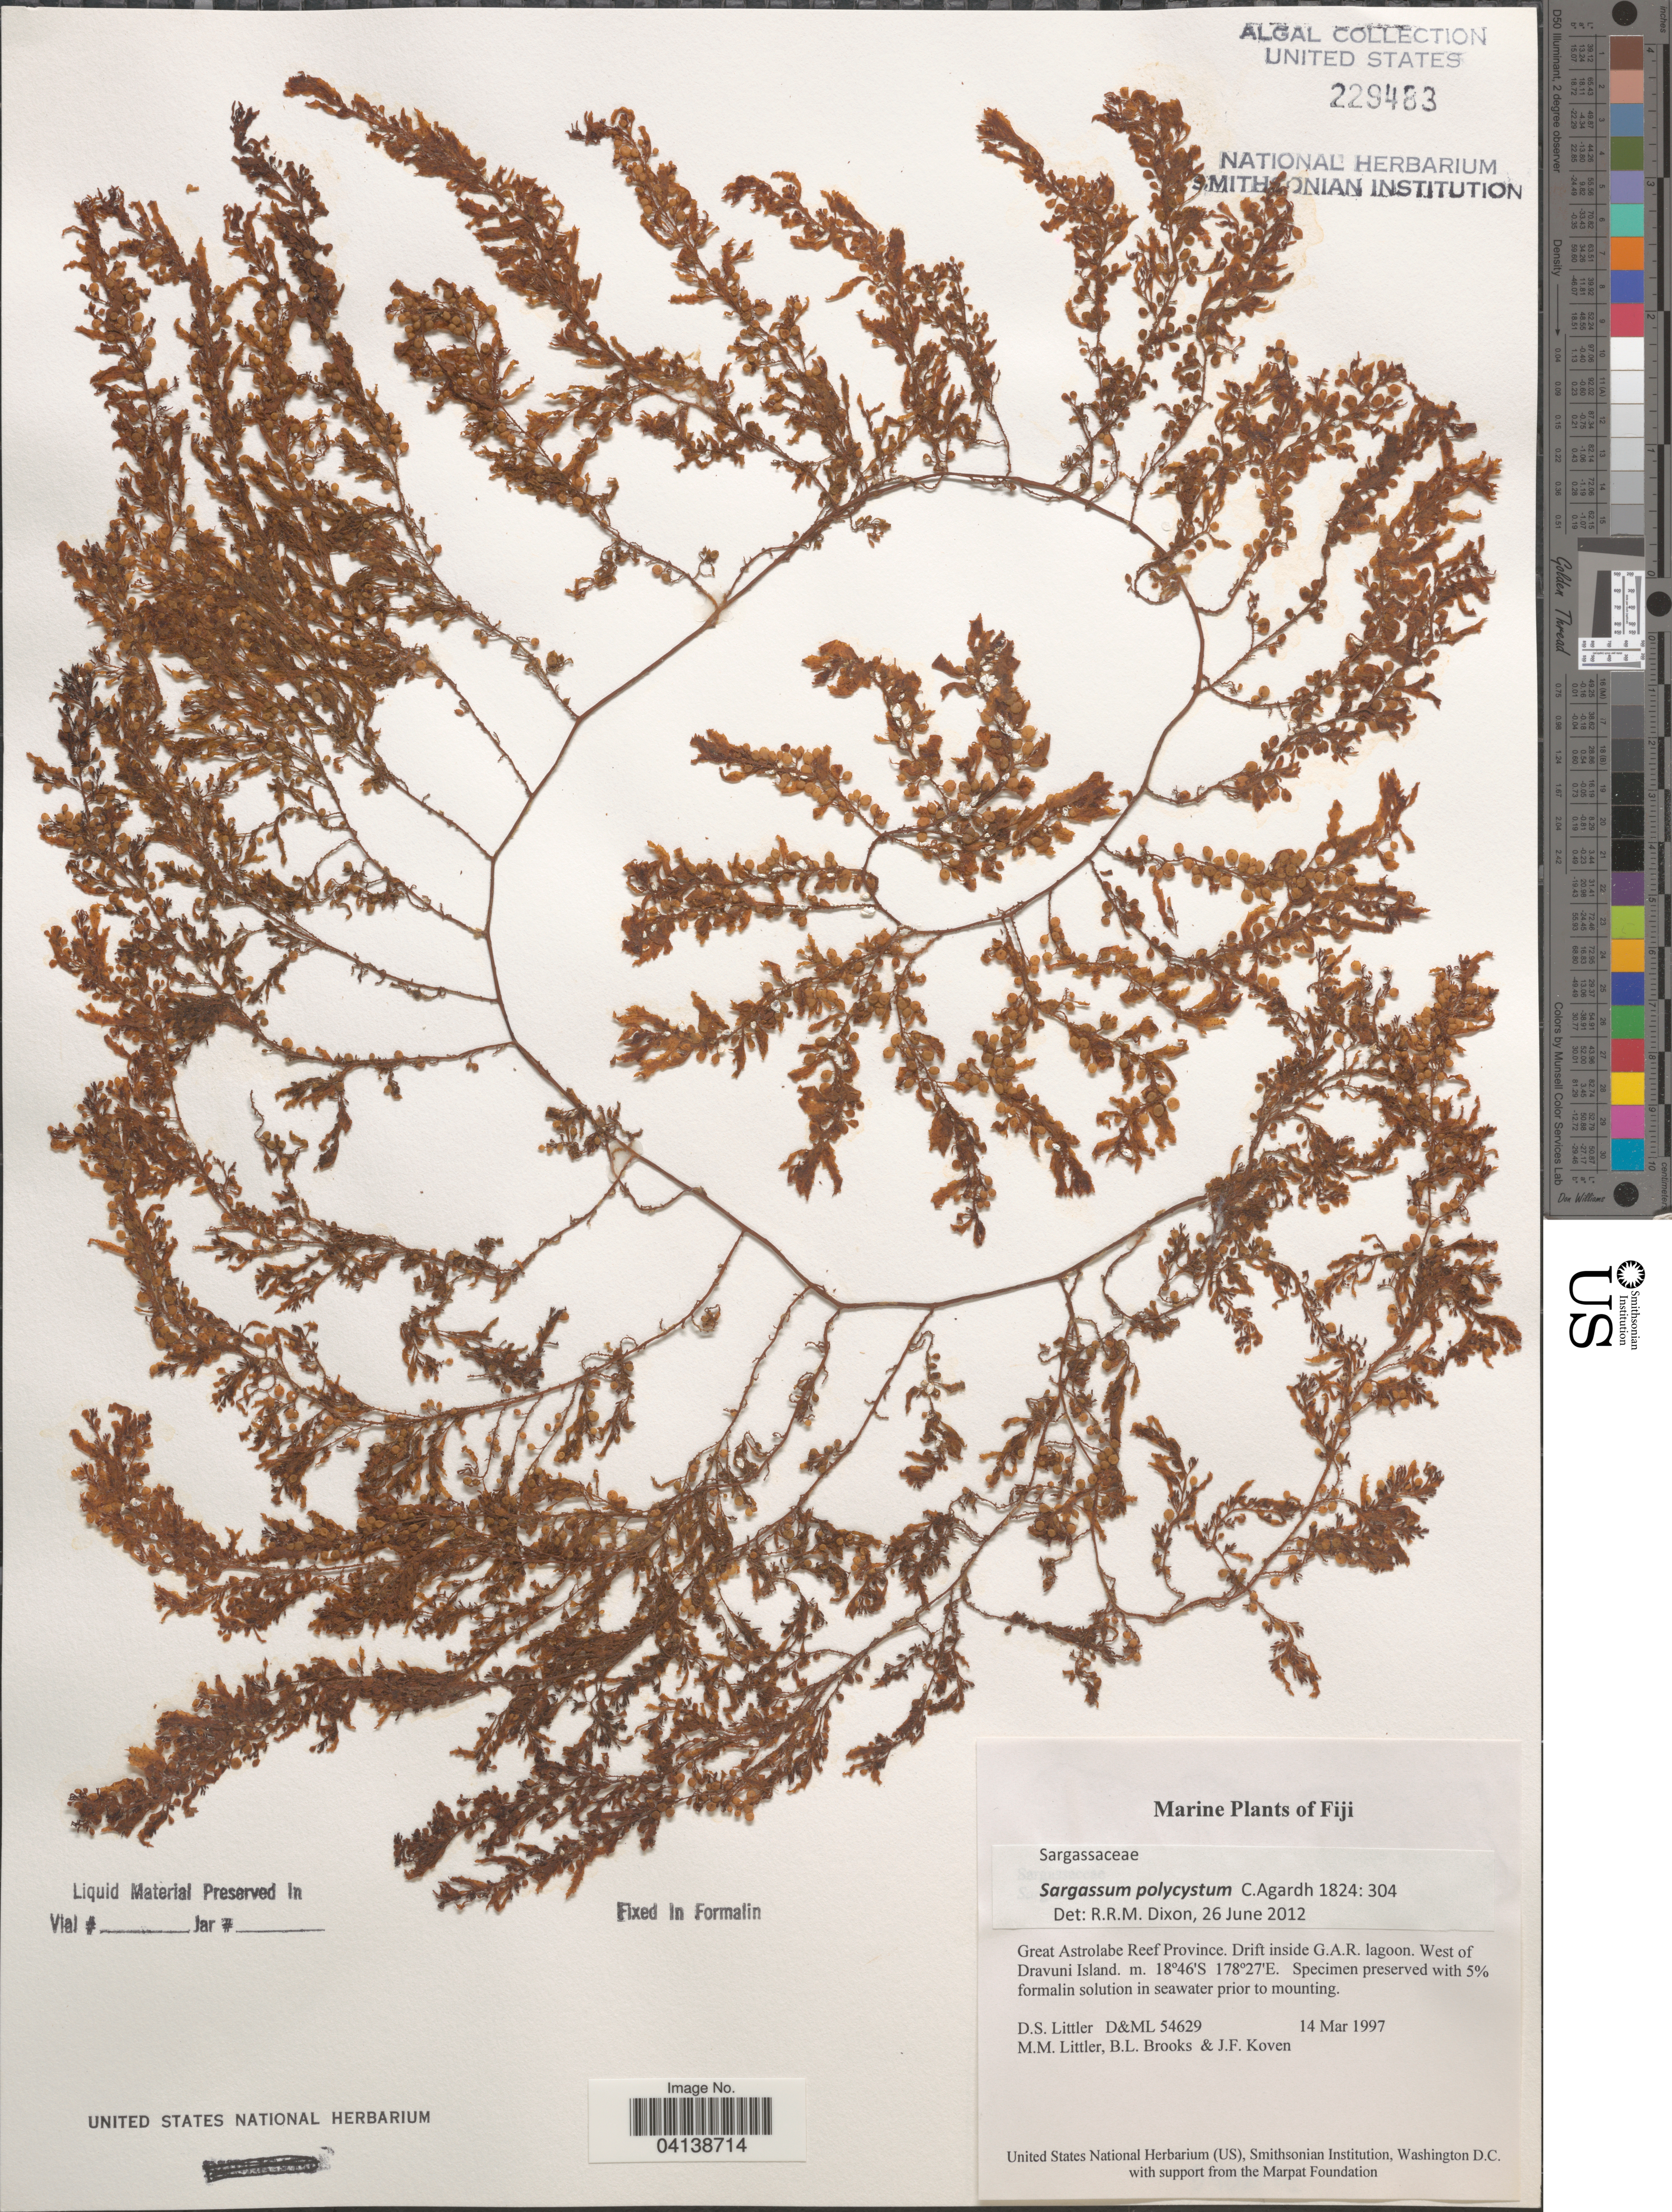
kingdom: Chromista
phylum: Ochrophyta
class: Phaeophyceae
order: Fucales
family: Sargassaceae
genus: Sargassum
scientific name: Sargassum polycystum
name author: C. Agardh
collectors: D. S. Littler, B. Brooks & J. Koven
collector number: D&ML54629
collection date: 1997-03-14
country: Fiji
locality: Great Astrolabe Reef Province. Drift inside G.A.R. lagoon. West of Dravuni Island.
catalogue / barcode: US 229483